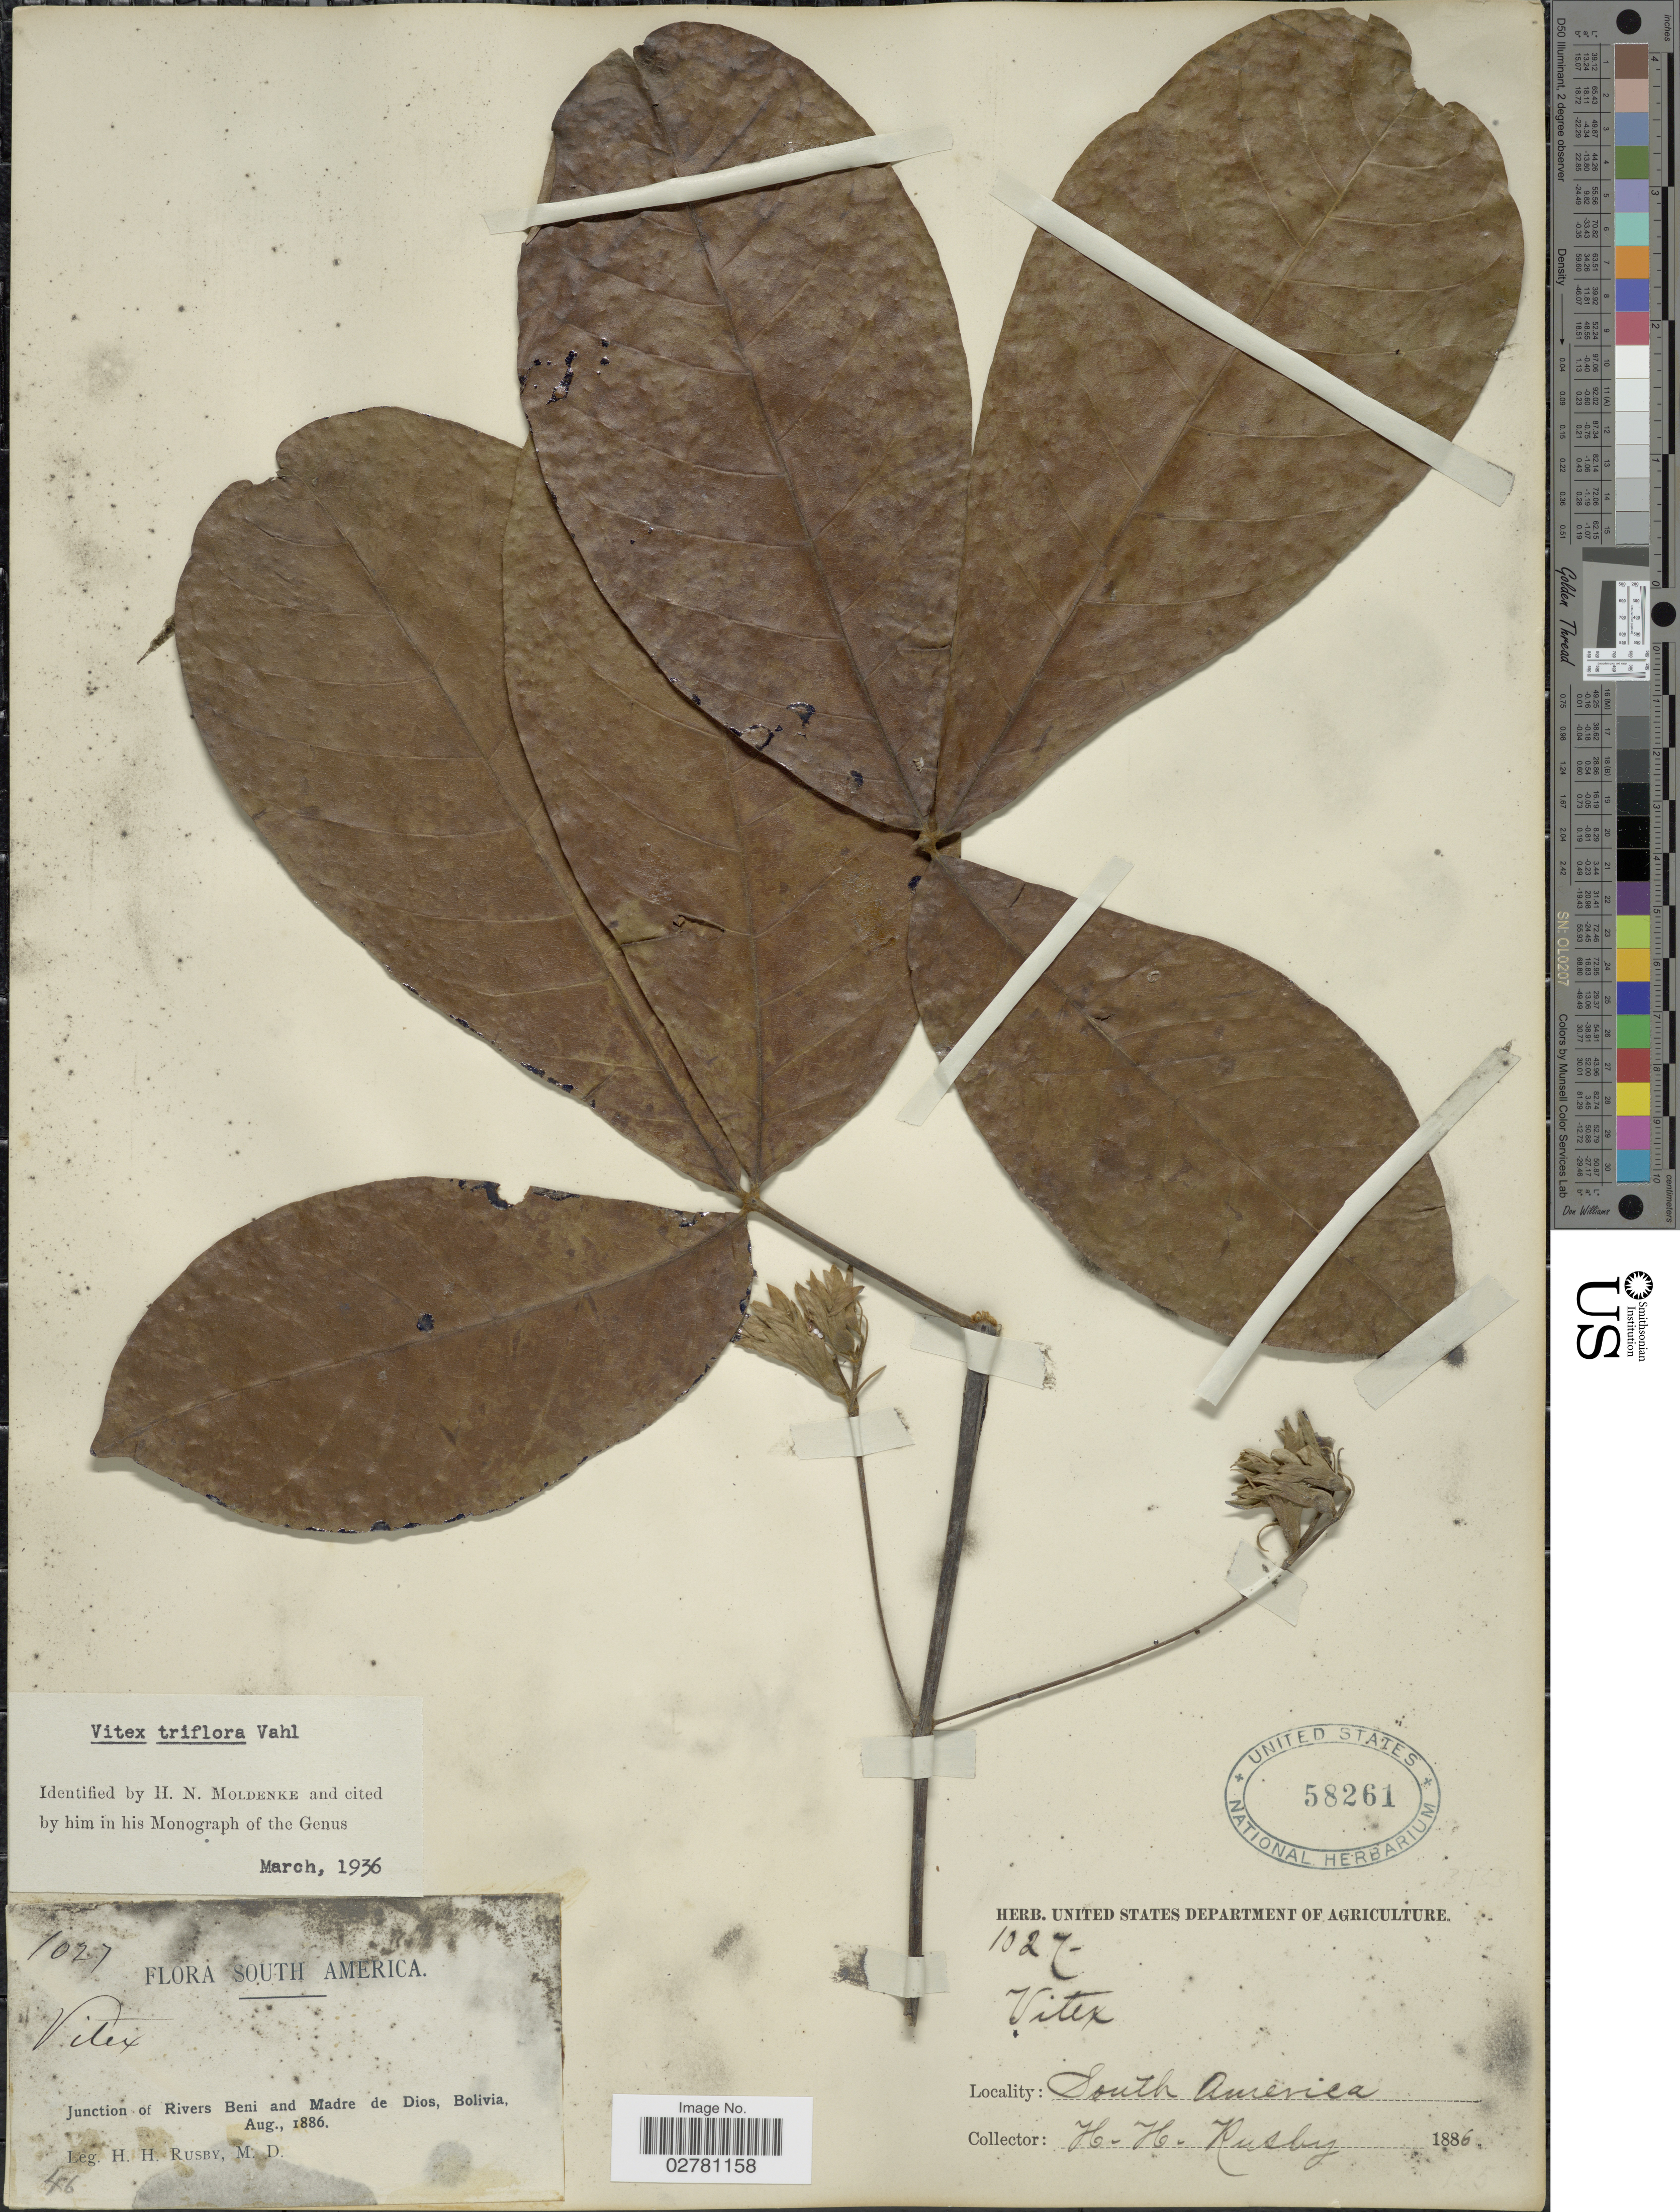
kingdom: Plantae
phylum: Tracheophyta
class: Magnoliopsida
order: Lamiales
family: Lamiaceae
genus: Vitex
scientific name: Vitex triflora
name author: Vahl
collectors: H. H. Rusby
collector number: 1027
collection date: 1886-08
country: Bolivia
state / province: Beni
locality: Junction of Rivers Beni and Madre de Dios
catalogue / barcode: US 58261